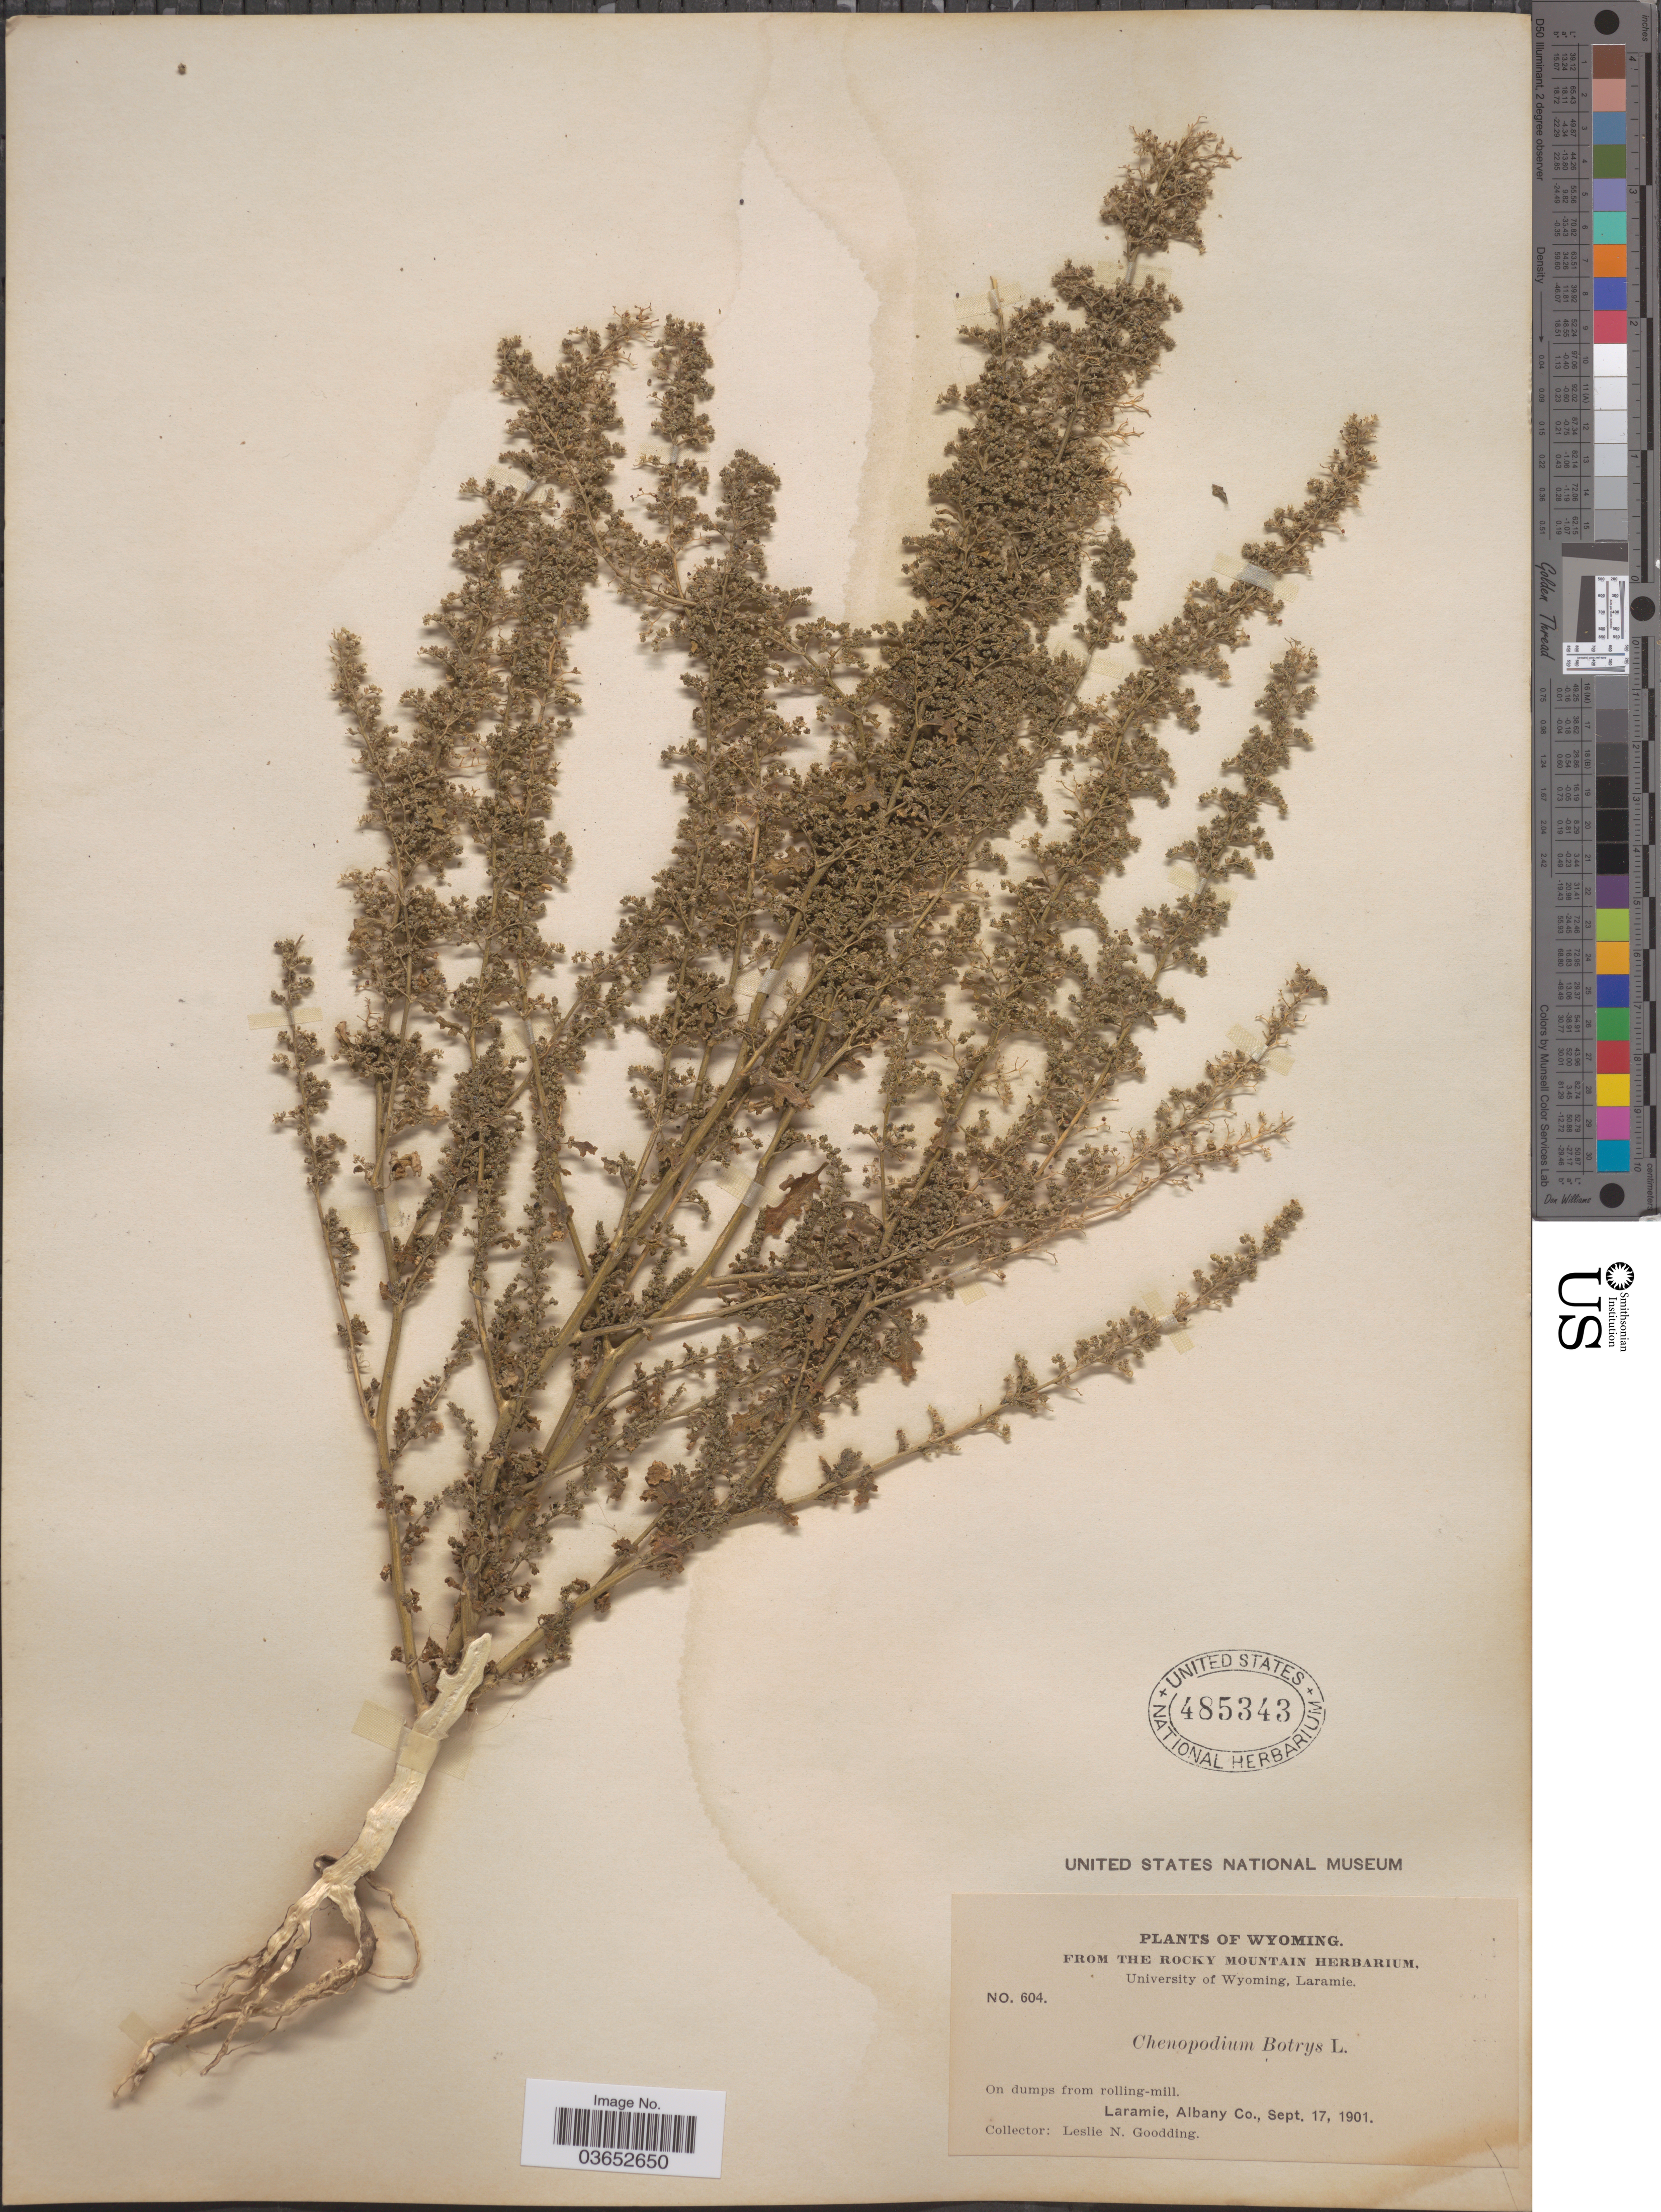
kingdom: Plantae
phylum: Tracheophyta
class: Magnoliopsida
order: Caryophyllales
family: Amaranthaceae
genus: Chenopodium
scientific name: Chenopodium botrys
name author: L.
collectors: L. N. Goodding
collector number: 604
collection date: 1901-09-17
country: United States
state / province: Wyoming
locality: Laramie, Albany Co.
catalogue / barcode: US 485343